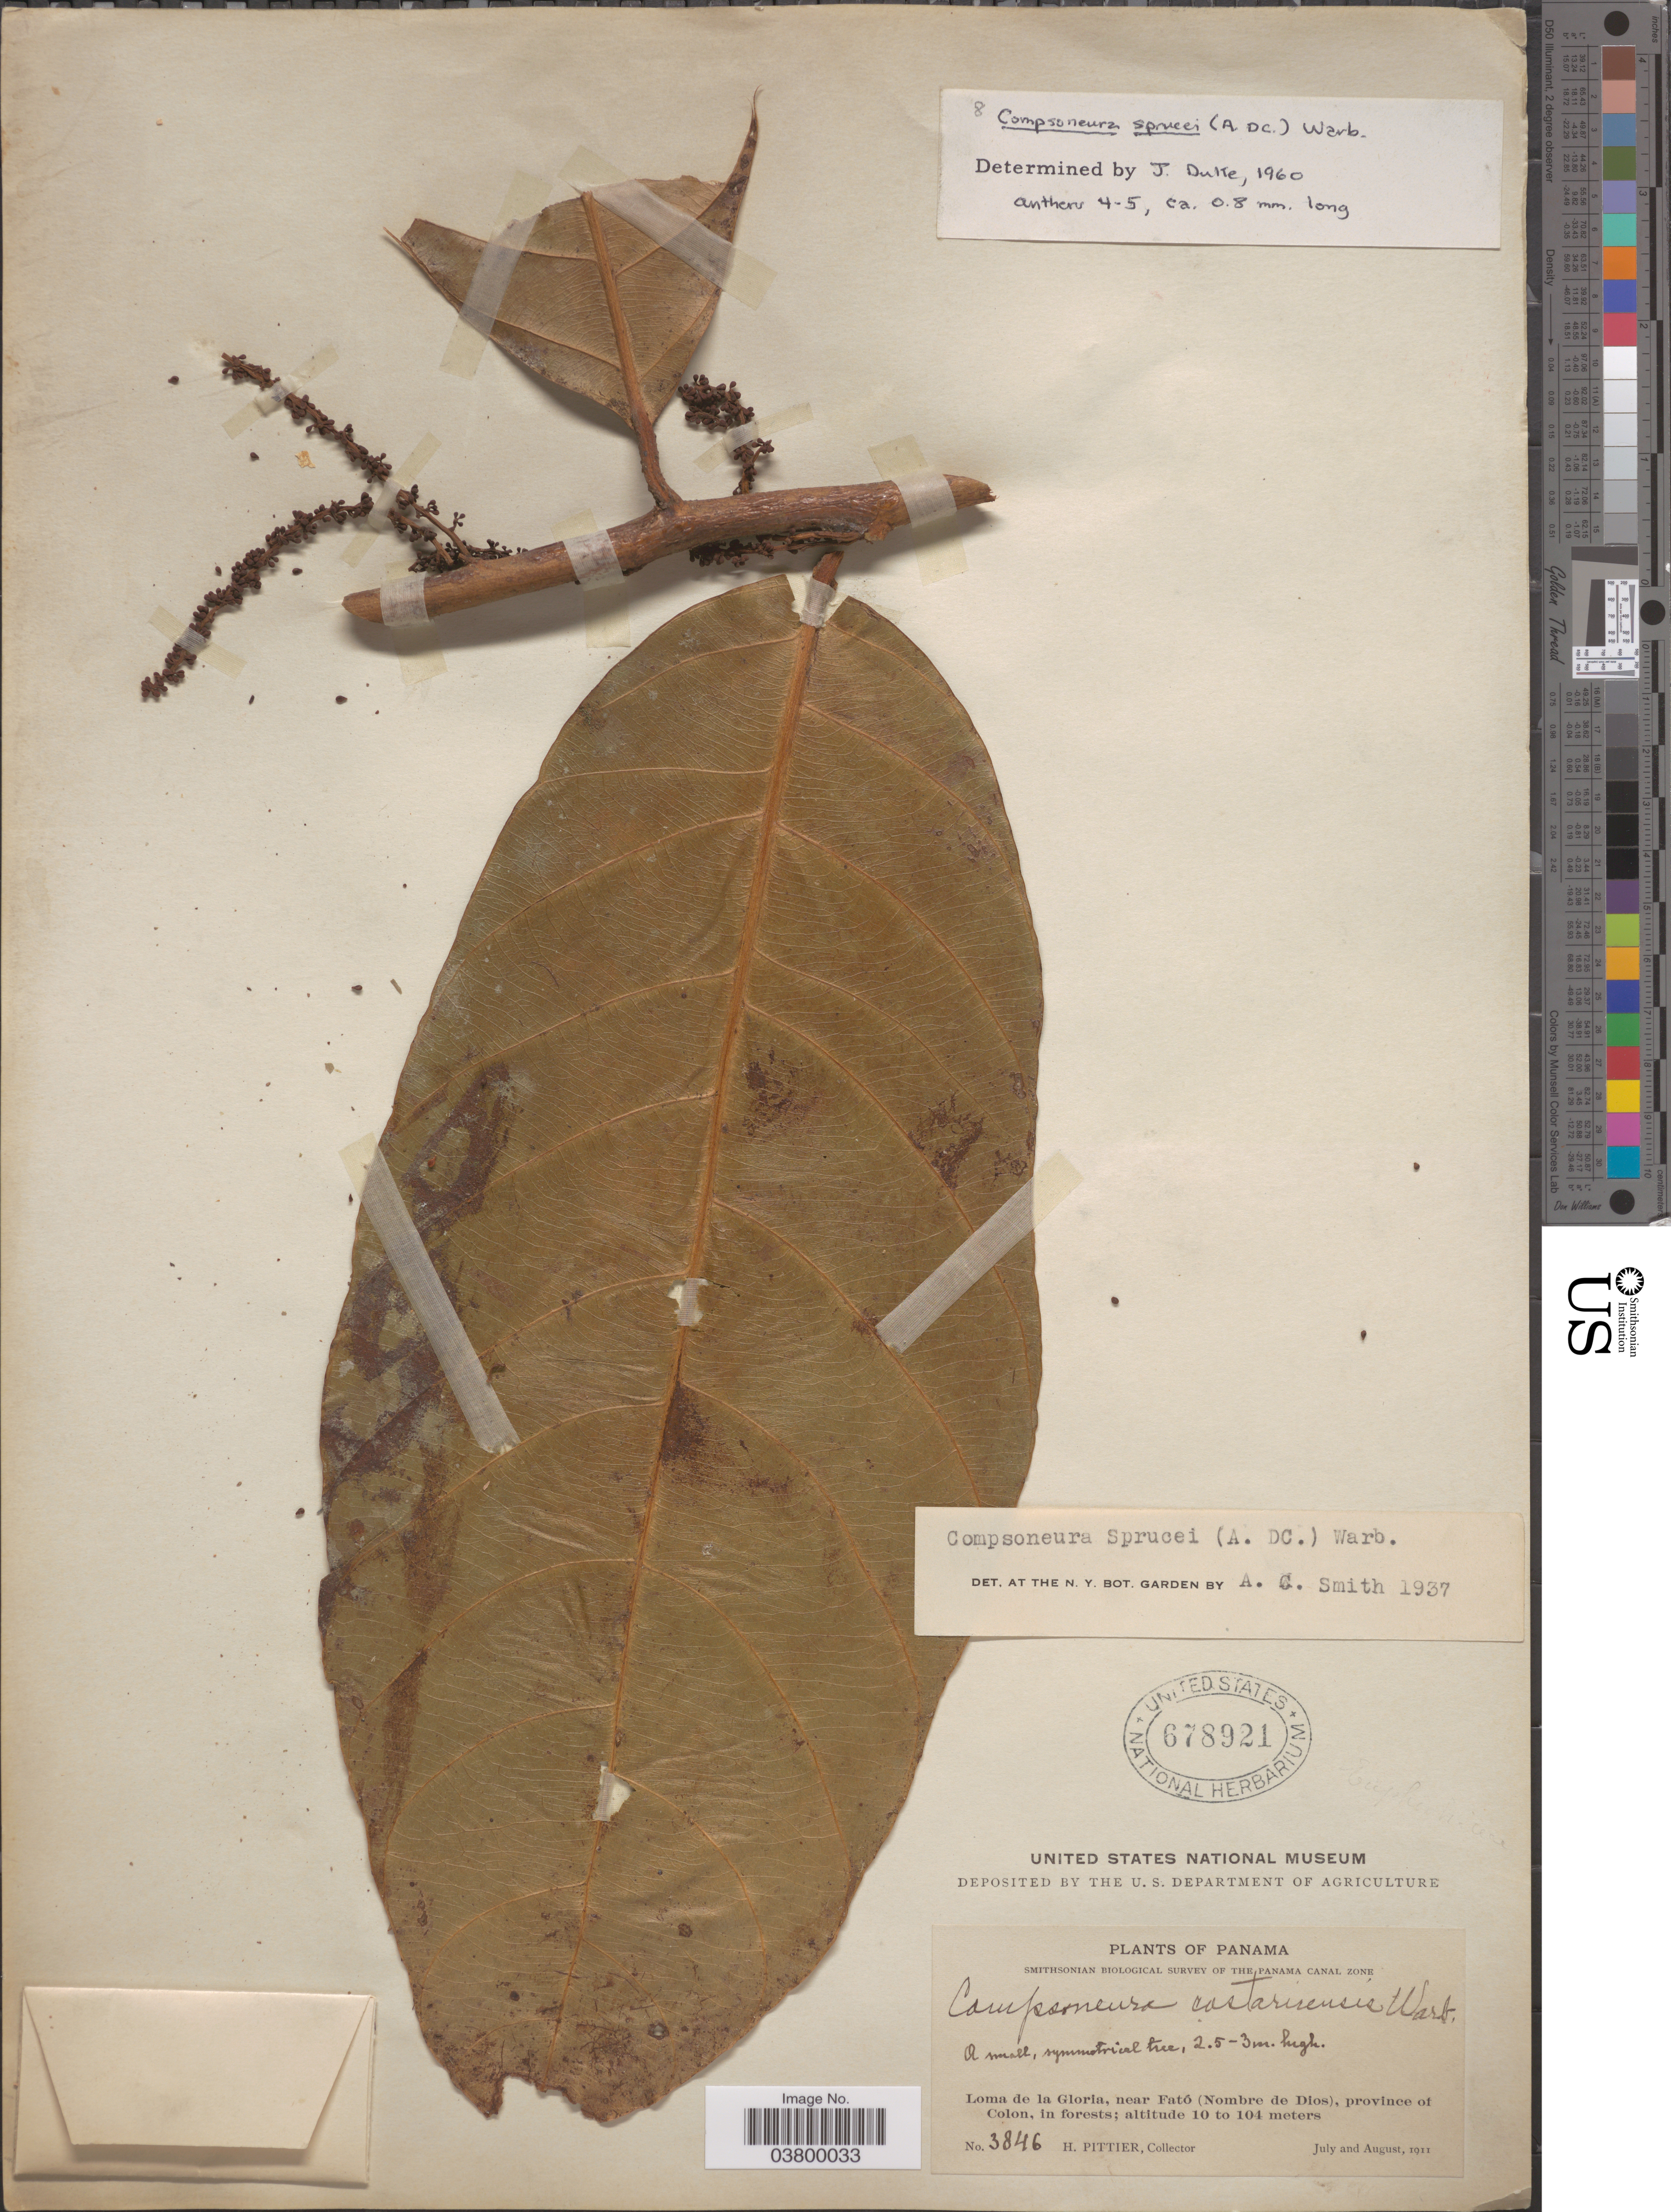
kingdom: Plantae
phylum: Tracheophyta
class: Magnoliopsida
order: Magnoliales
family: Myristicaceae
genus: Compsoneura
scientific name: Compsoneura sprucei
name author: (A. DC.) Warb.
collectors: H. F. Pittier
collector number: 3846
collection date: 1911-07/1911-08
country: Panama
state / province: Colón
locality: Loma de la Gloria, near Fató (Nombre de Dios).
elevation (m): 10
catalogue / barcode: US 678921